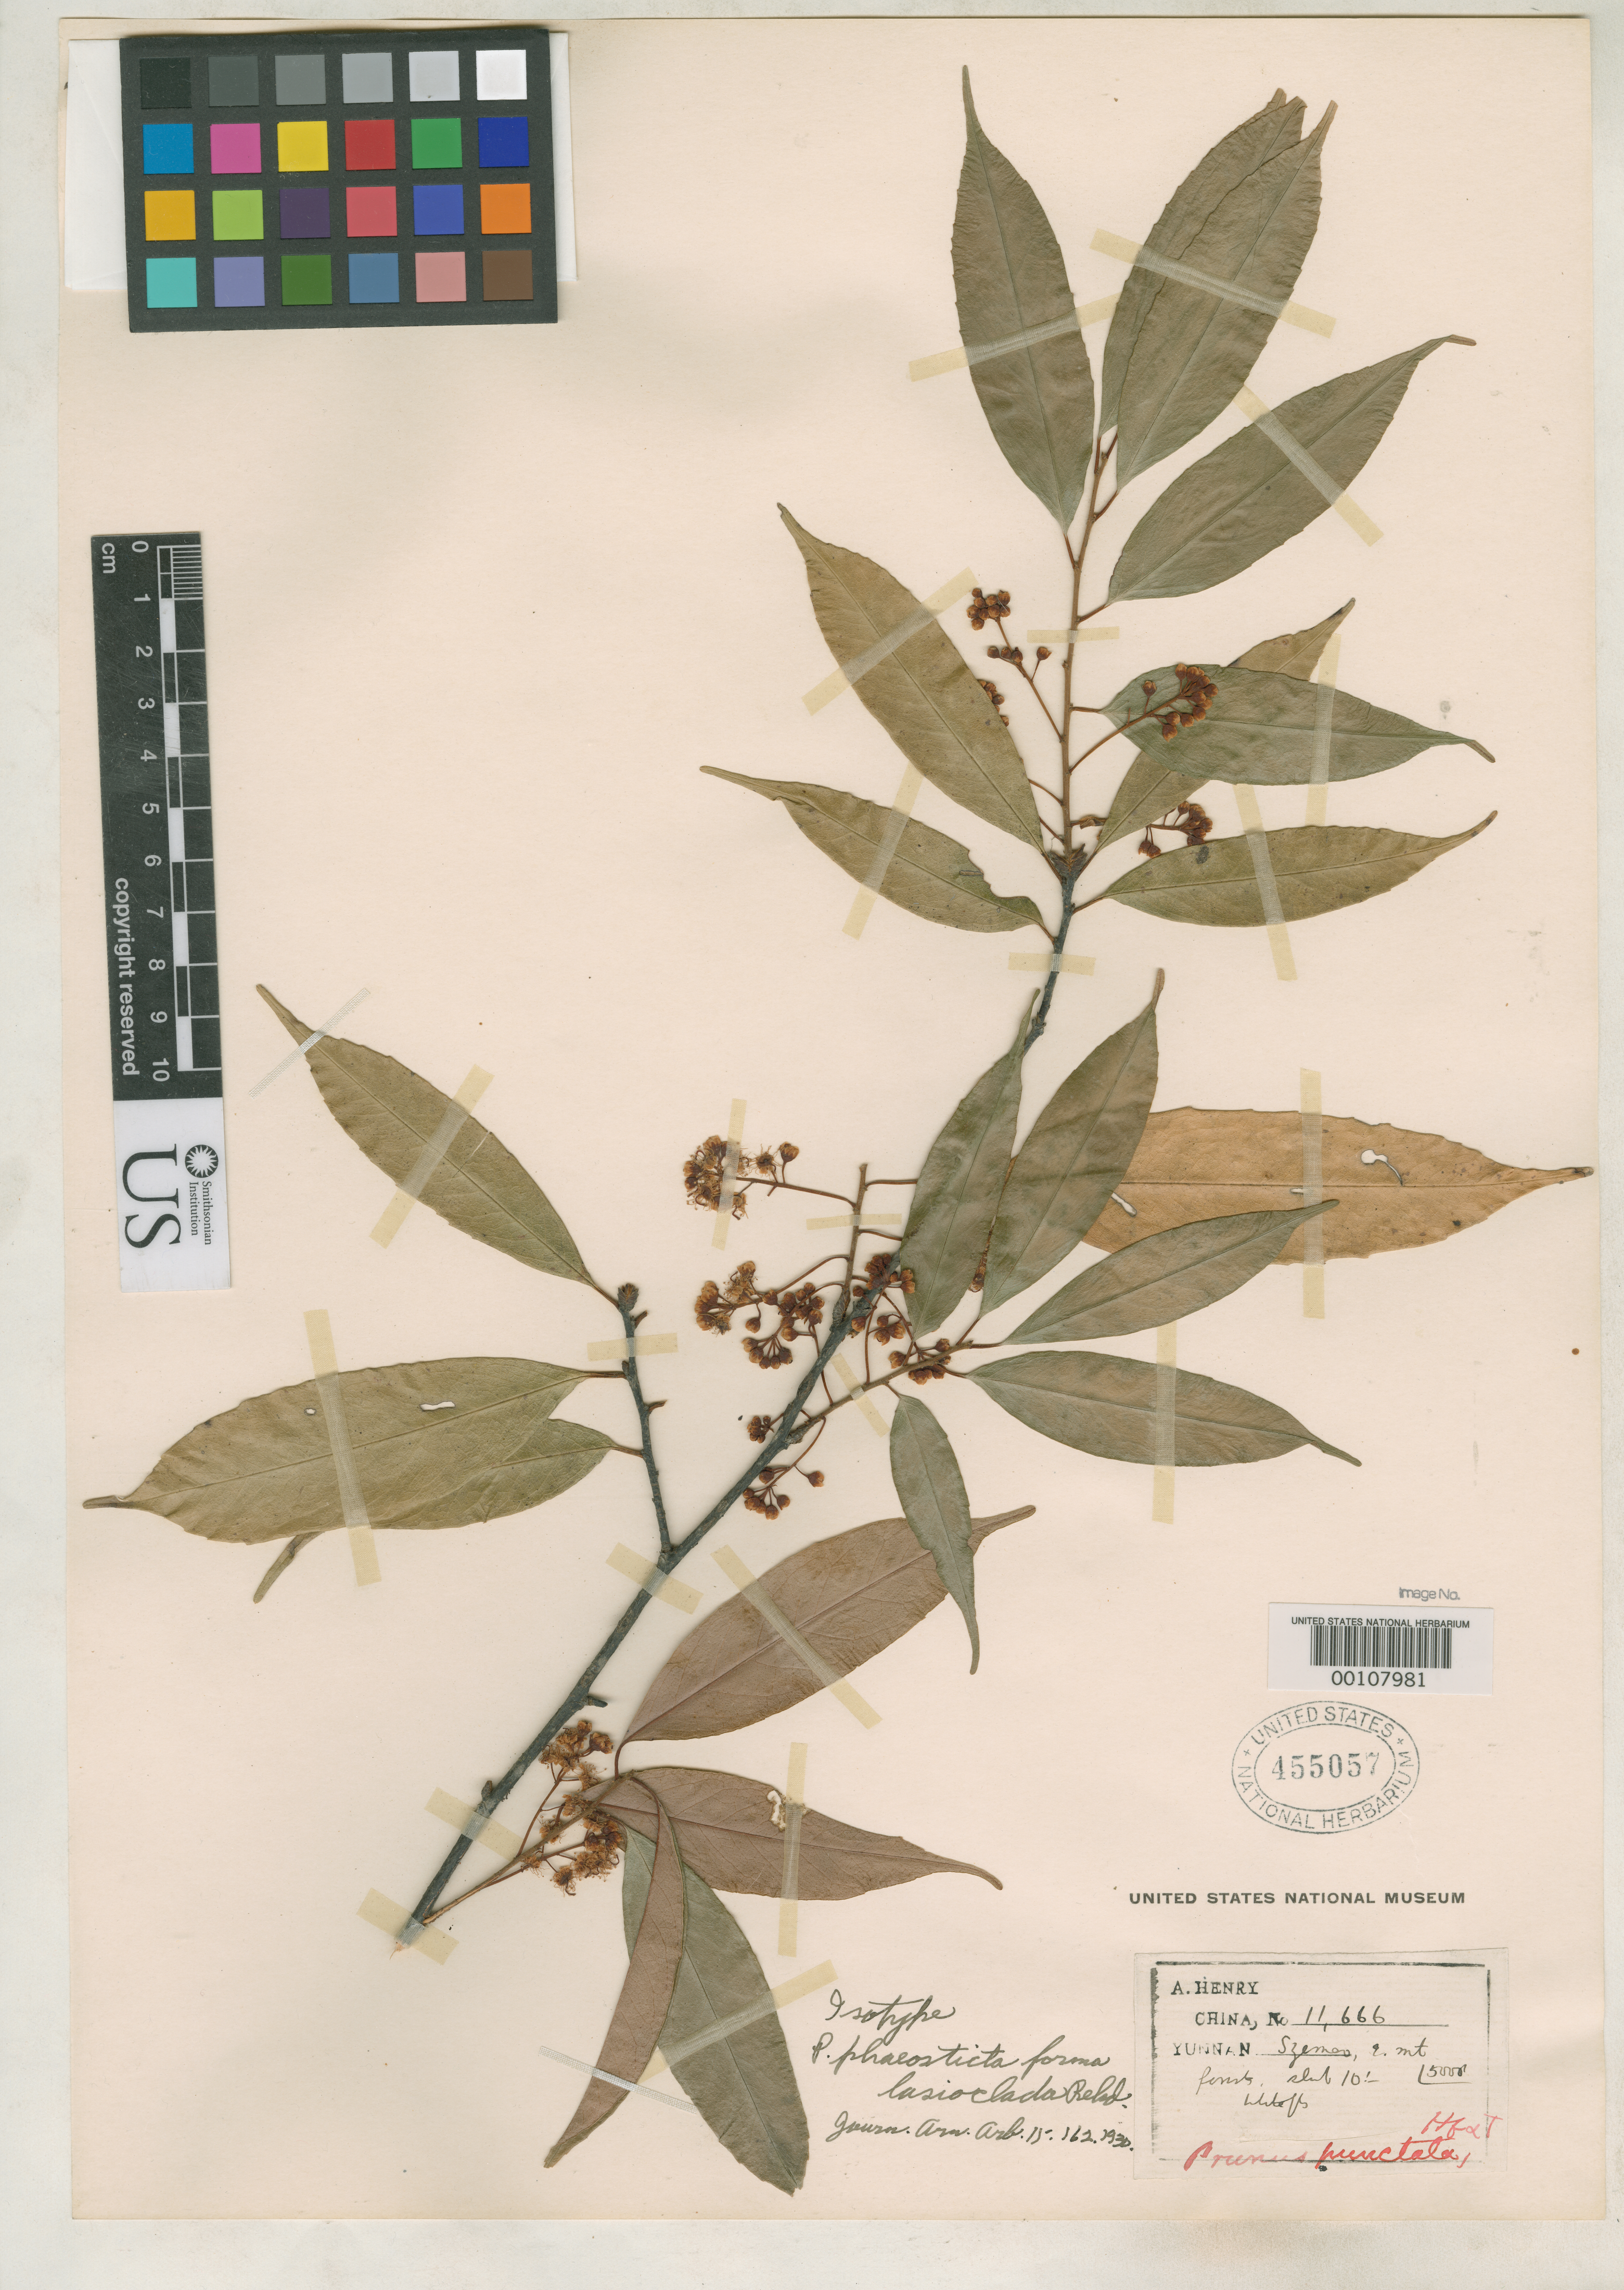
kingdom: Plantae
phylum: Tracheophyta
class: Magnoliopsida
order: Rosales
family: Rosaceae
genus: Prunus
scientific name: Prunus phaeosticta f. lasioclada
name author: Rehder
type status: Isotype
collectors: A. Henry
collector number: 11666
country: China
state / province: Yunnan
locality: Szemao.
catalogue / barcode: US 455057